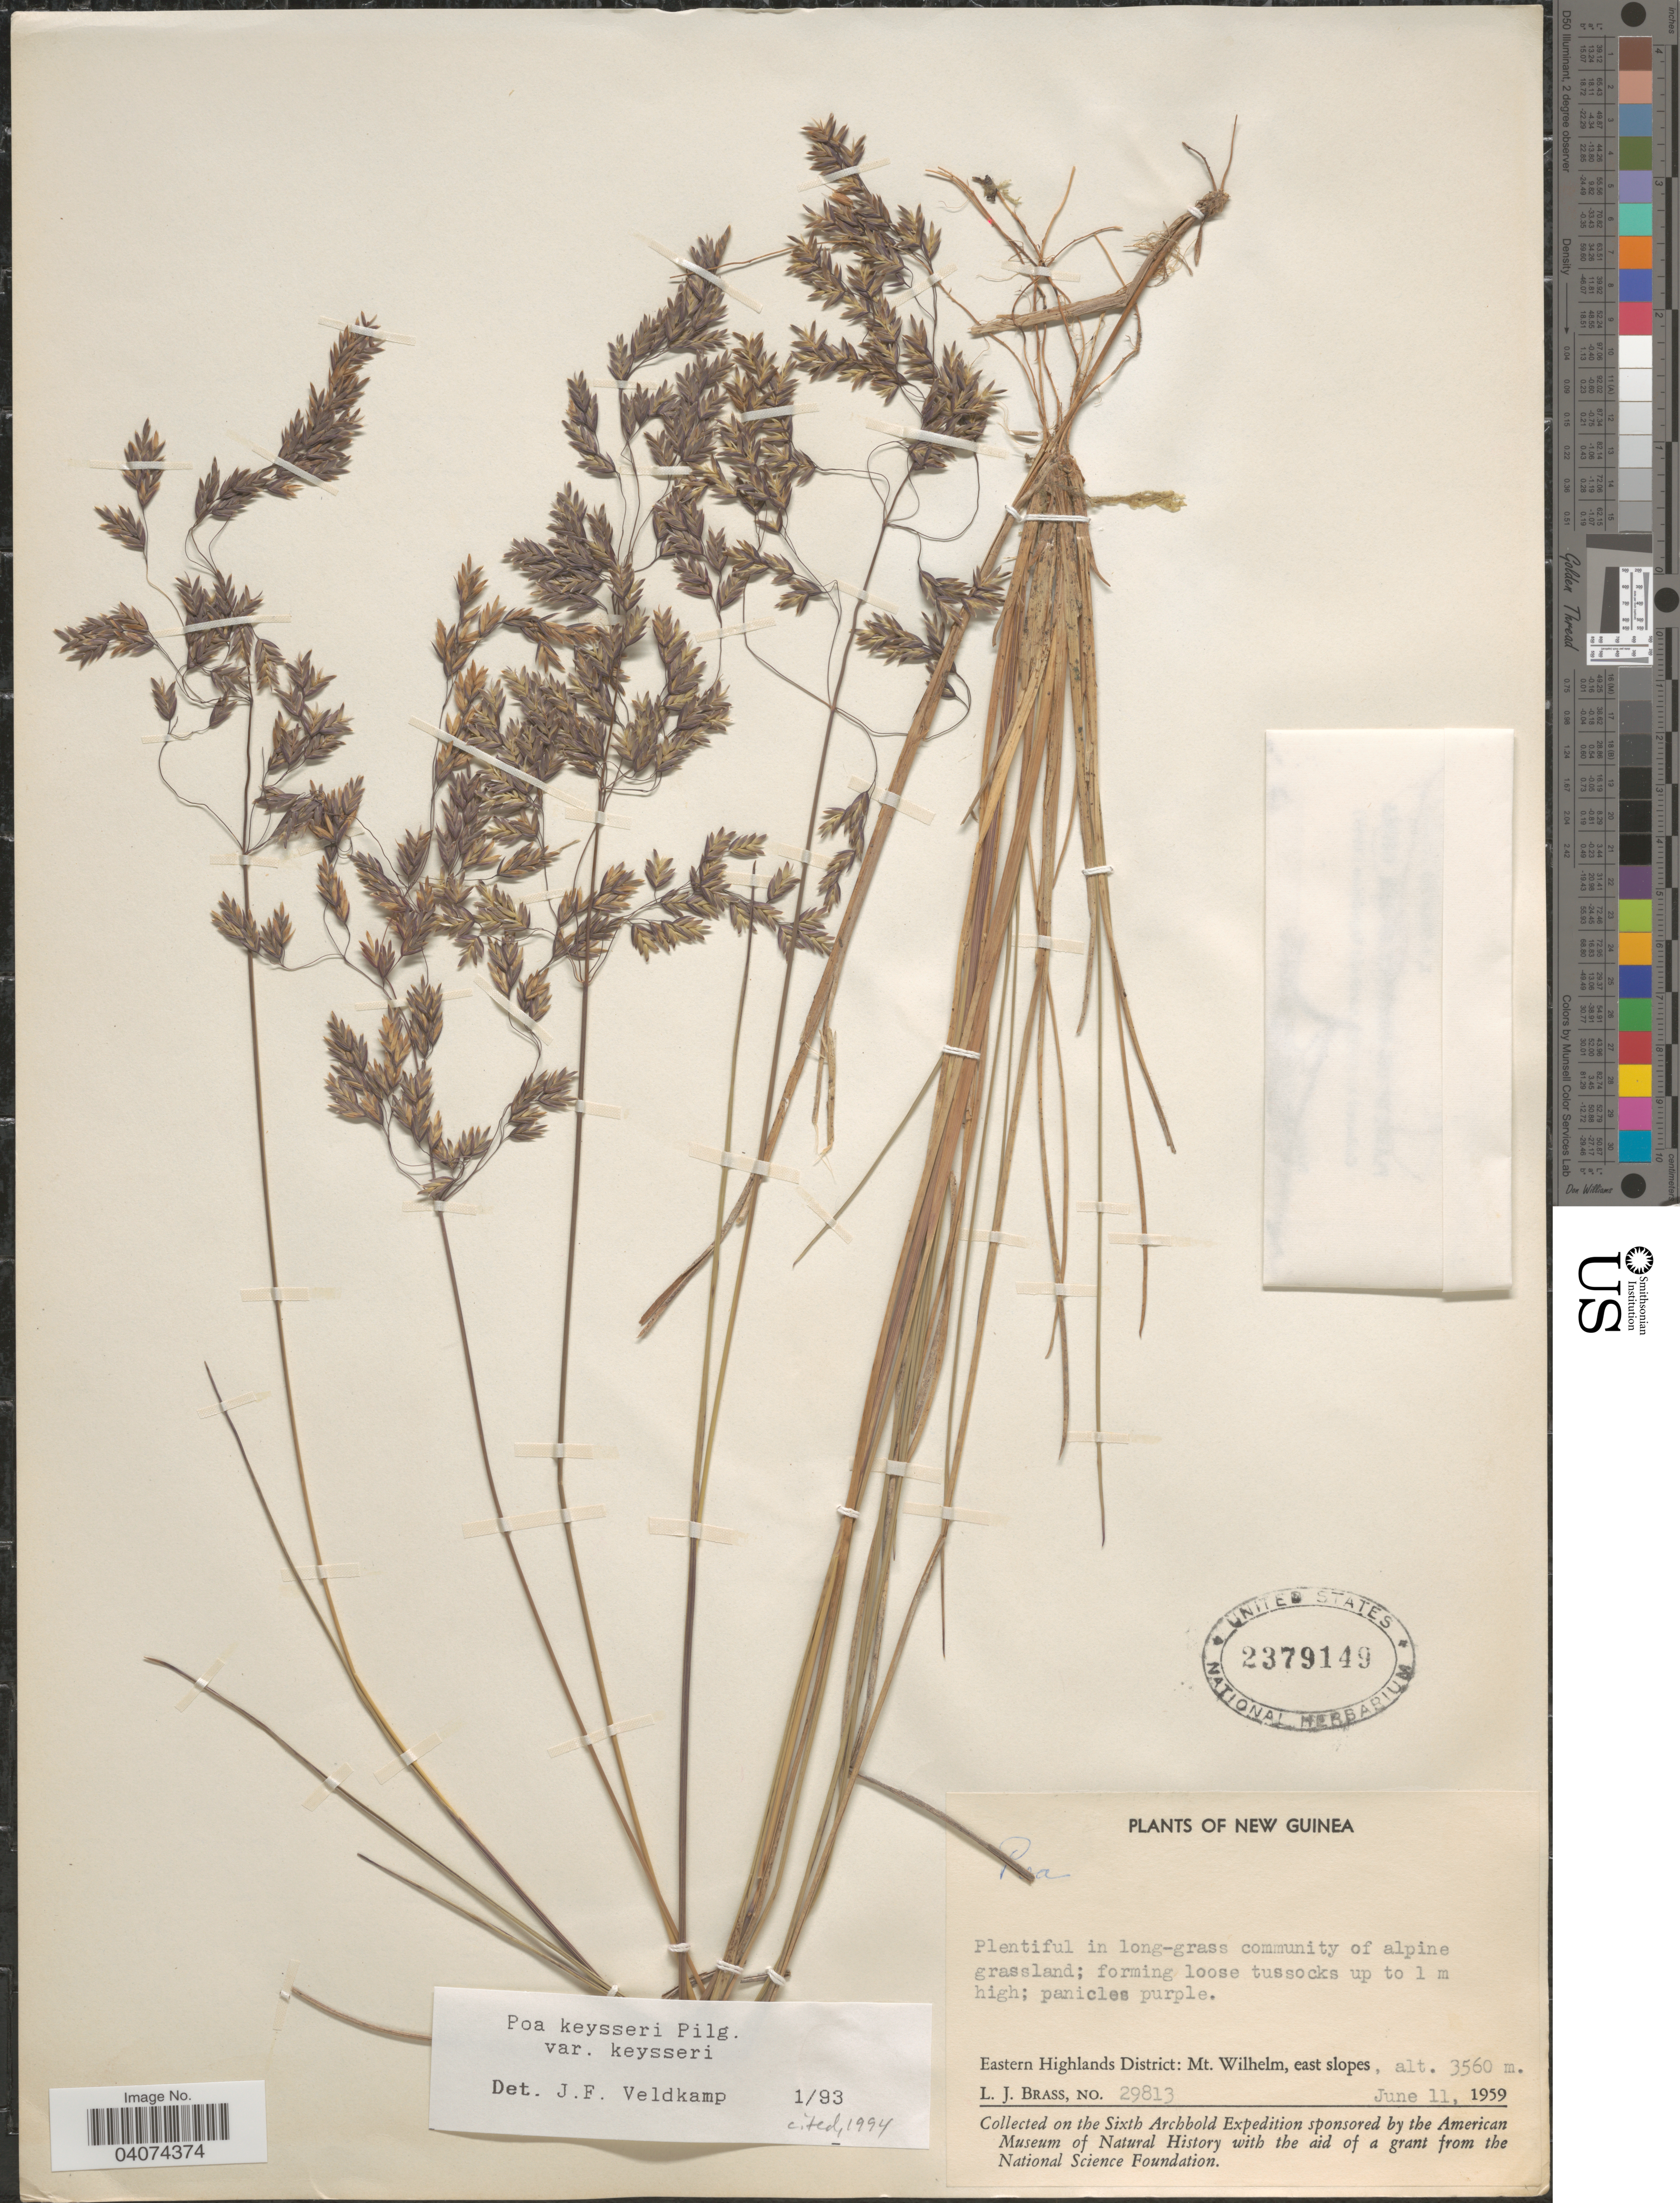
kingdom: Plantae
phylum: Tracheophyta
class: Liliopsida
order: Poales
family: Poaceae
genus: Poa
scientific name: Poa keysseri subsp. keysseri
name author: Pilg.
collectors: L. J. Brass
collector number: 29813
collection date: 1959-06-11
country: Papua New Guinea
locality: New Guinea. Eastern Highlands District: Mt. Wilhelm, east slopes. The Sixth Archbold Expedition.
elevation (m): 3560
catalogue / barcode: US 2379149